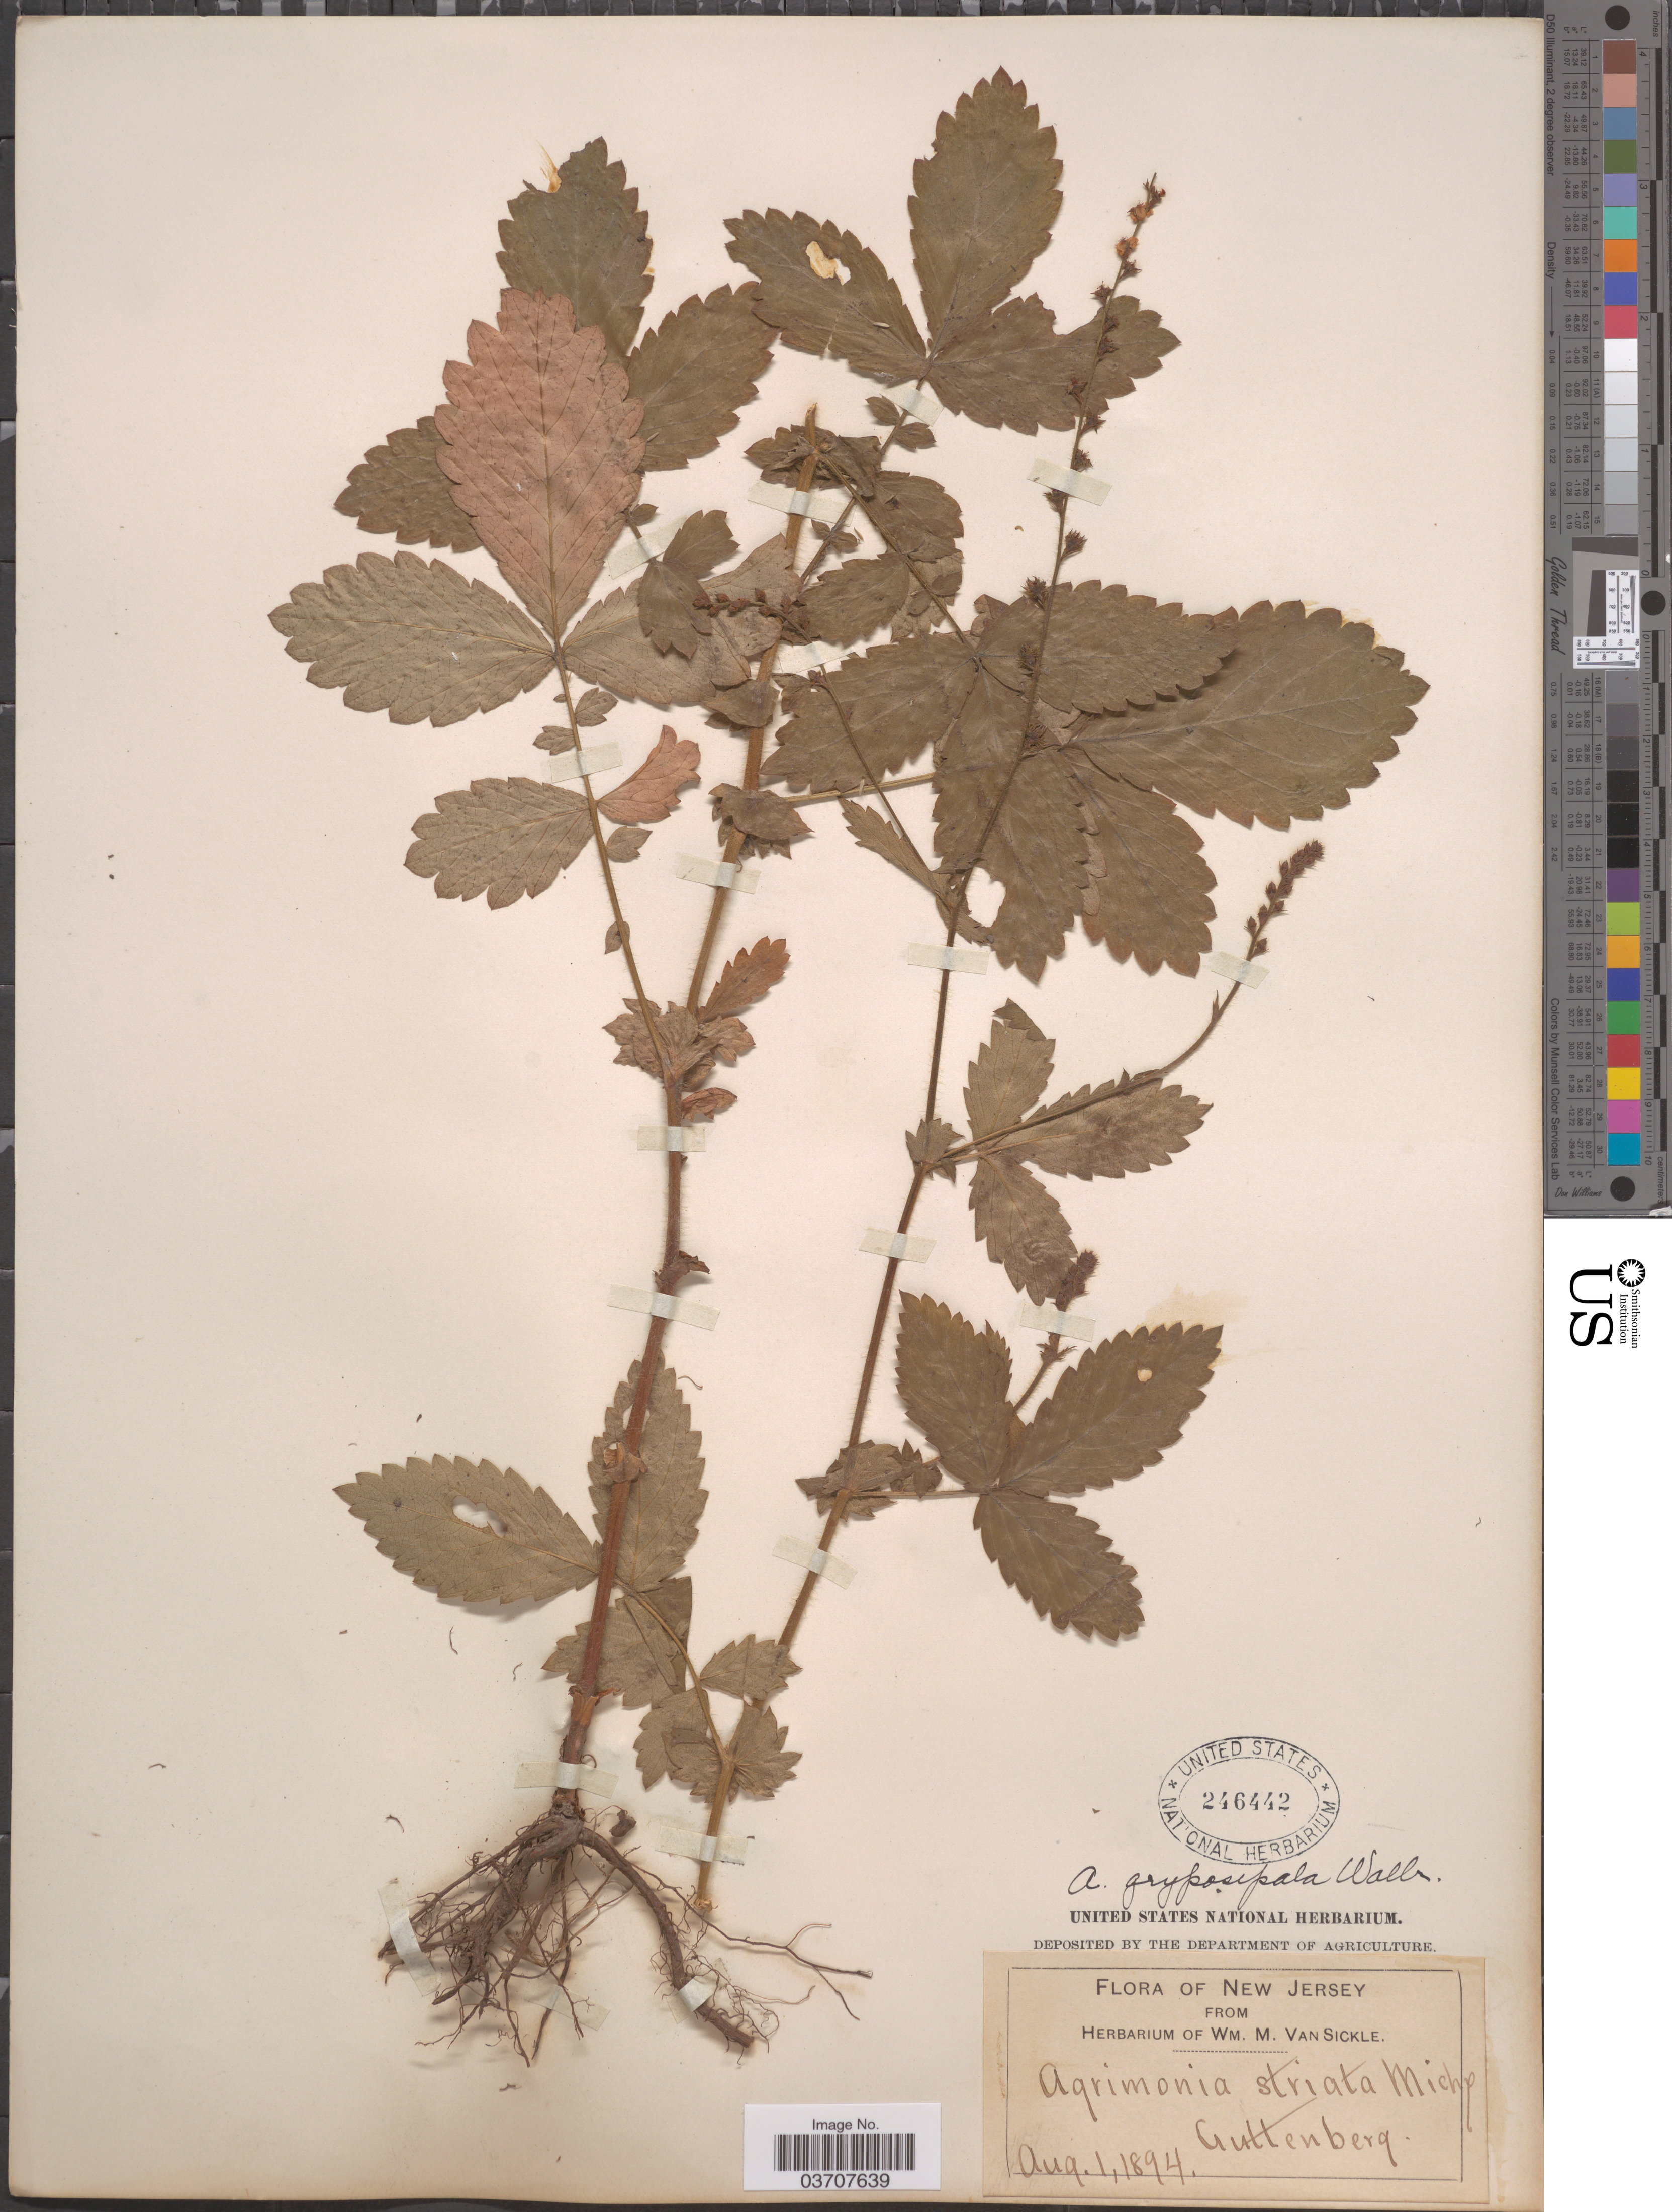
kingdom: Plantae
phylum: Tracheophyta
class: Magnoliopsida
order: Rosales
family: Rosaceae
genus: Agrimonia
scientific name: Agrimonia gryposepala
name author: Wallr.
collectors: ex herb. Wm. M. Van Sickle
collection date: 1894-08-01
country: United States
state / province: New Jersey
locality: Guttenberg.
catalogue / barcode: US 246442